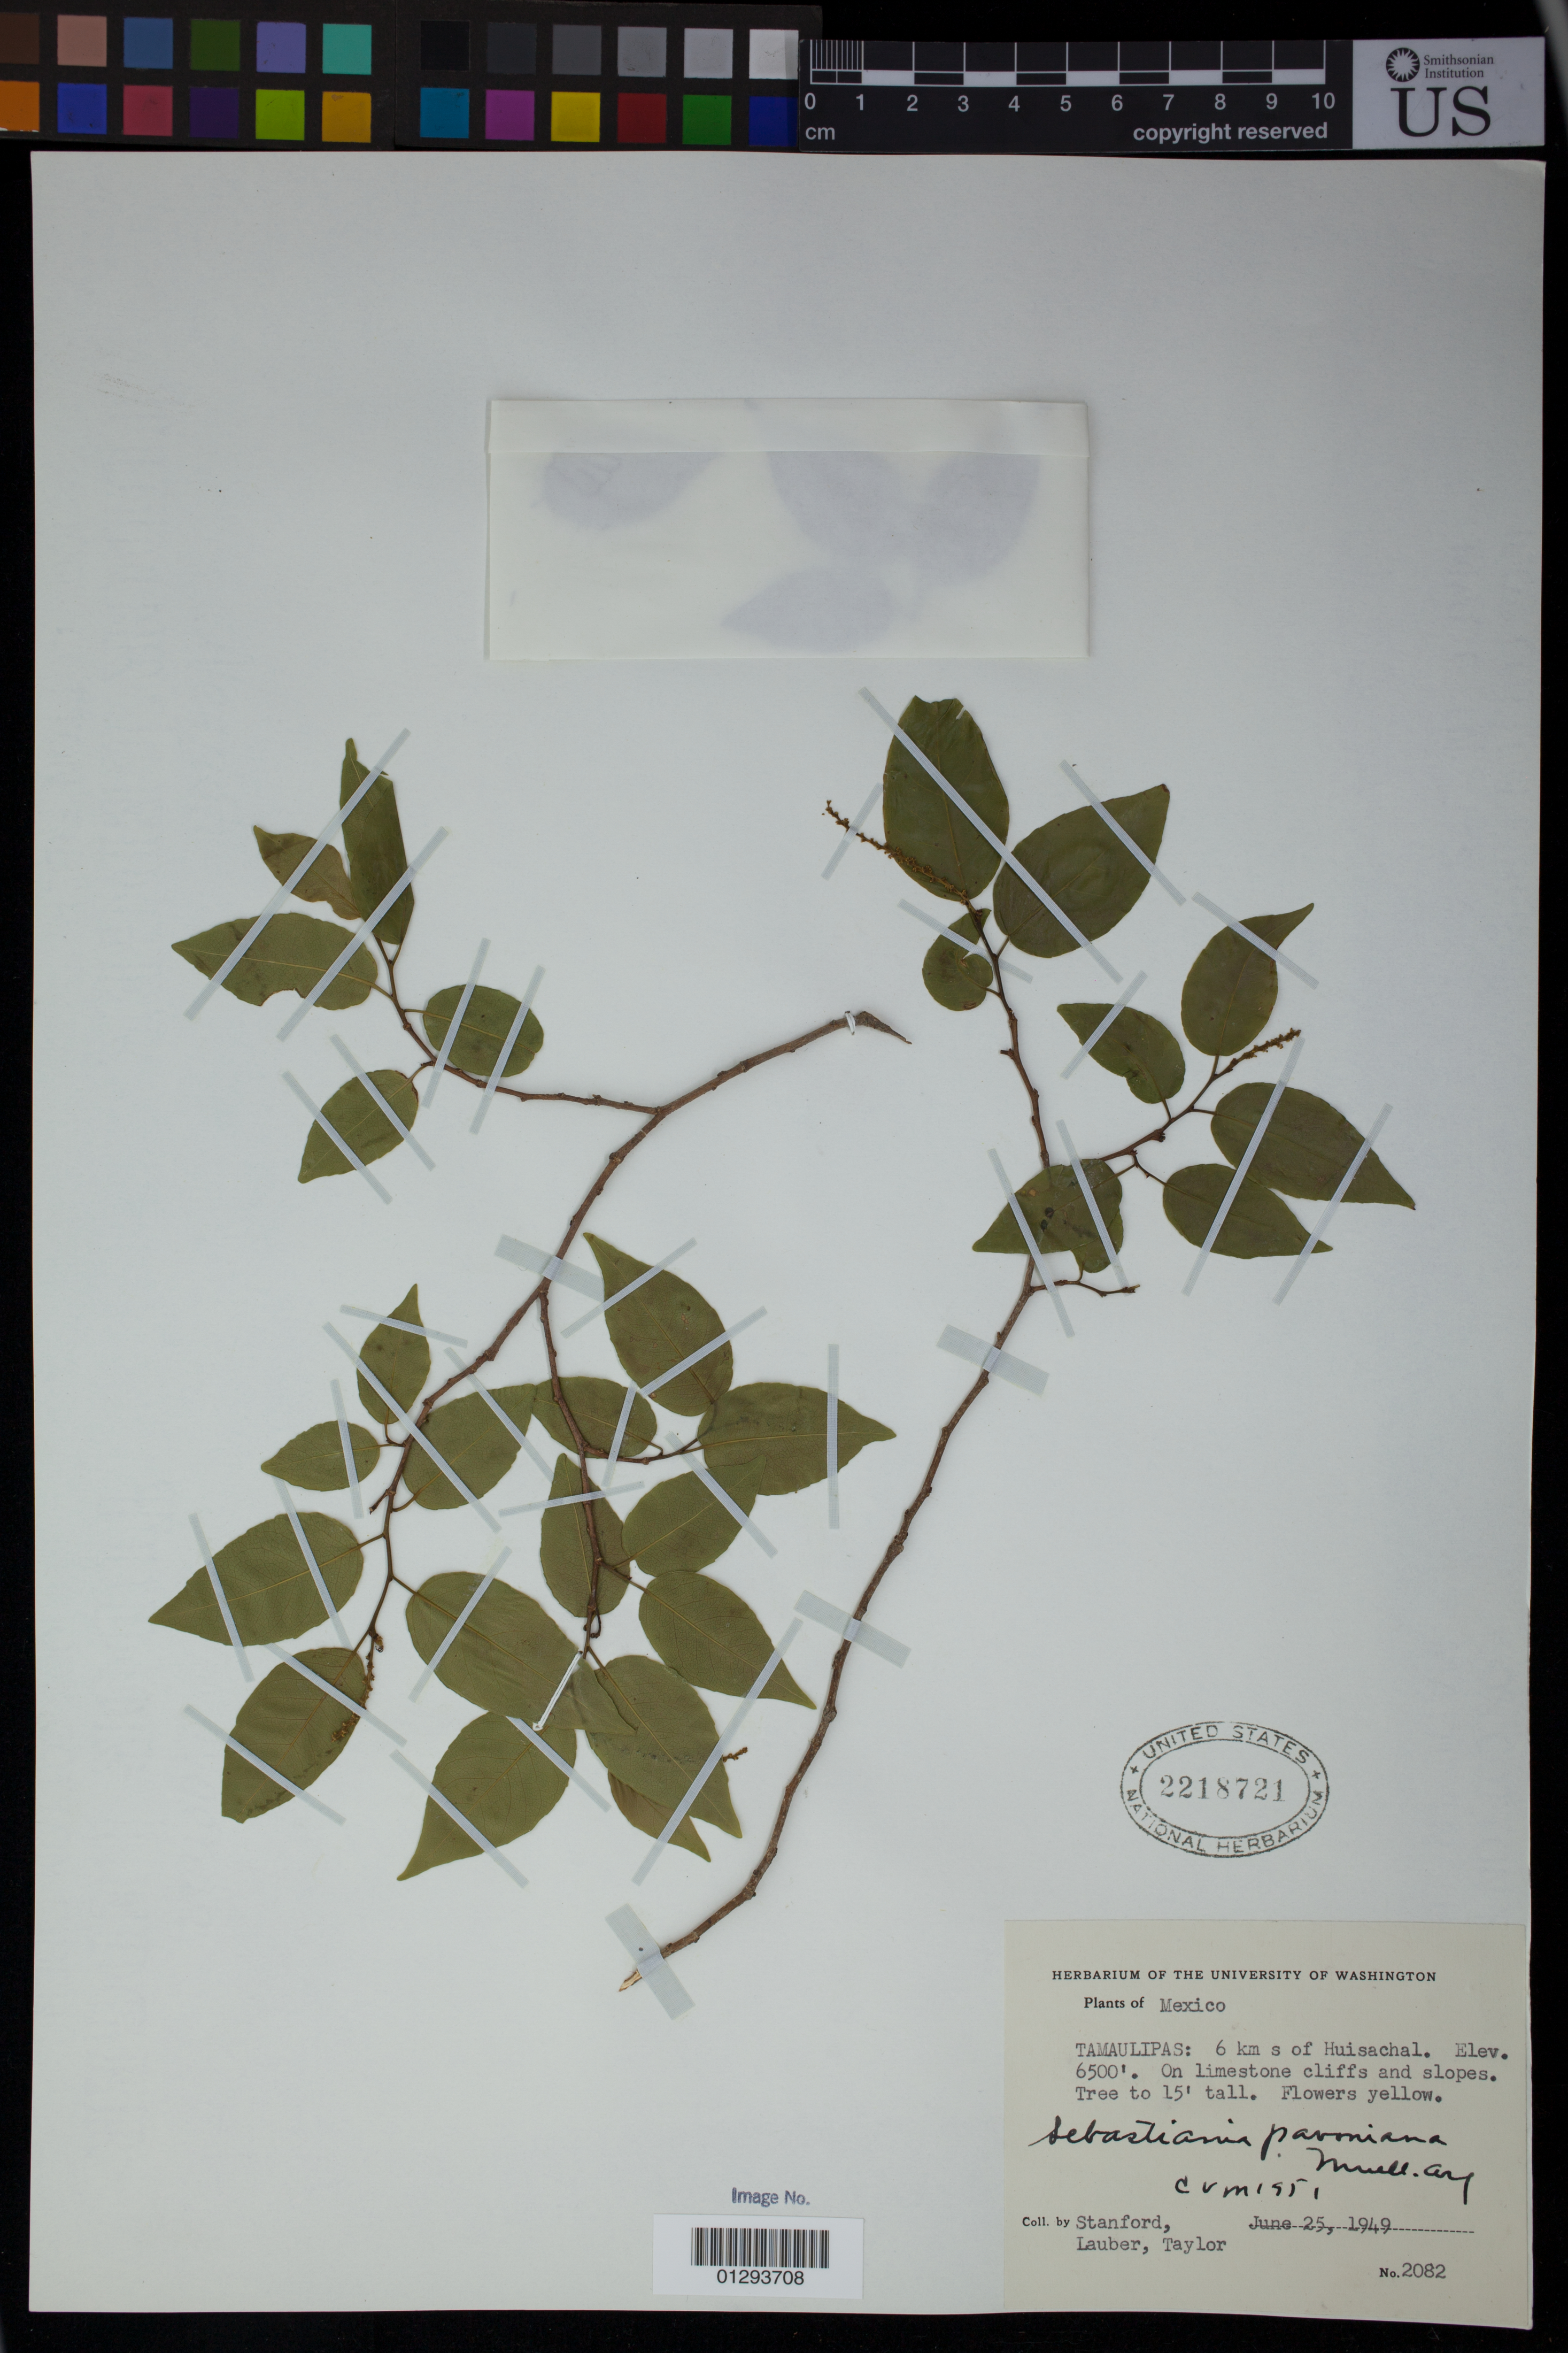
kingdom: Plantae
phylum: Tracheophyta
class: Magnoliopsida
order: Malpighiales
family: Euphorbiaceae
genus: Sebastiania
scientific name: Sebastiania pavoniana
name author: (Müll. Arg.) Müll. Arg.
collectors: -. Stanford, -. Lauber & -. Taylor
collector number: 2082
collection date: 1949-06-25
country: Mexico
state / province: Tamaulipas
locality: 6 km S of Huisachal.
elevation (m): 1981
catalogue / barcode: US 2218721